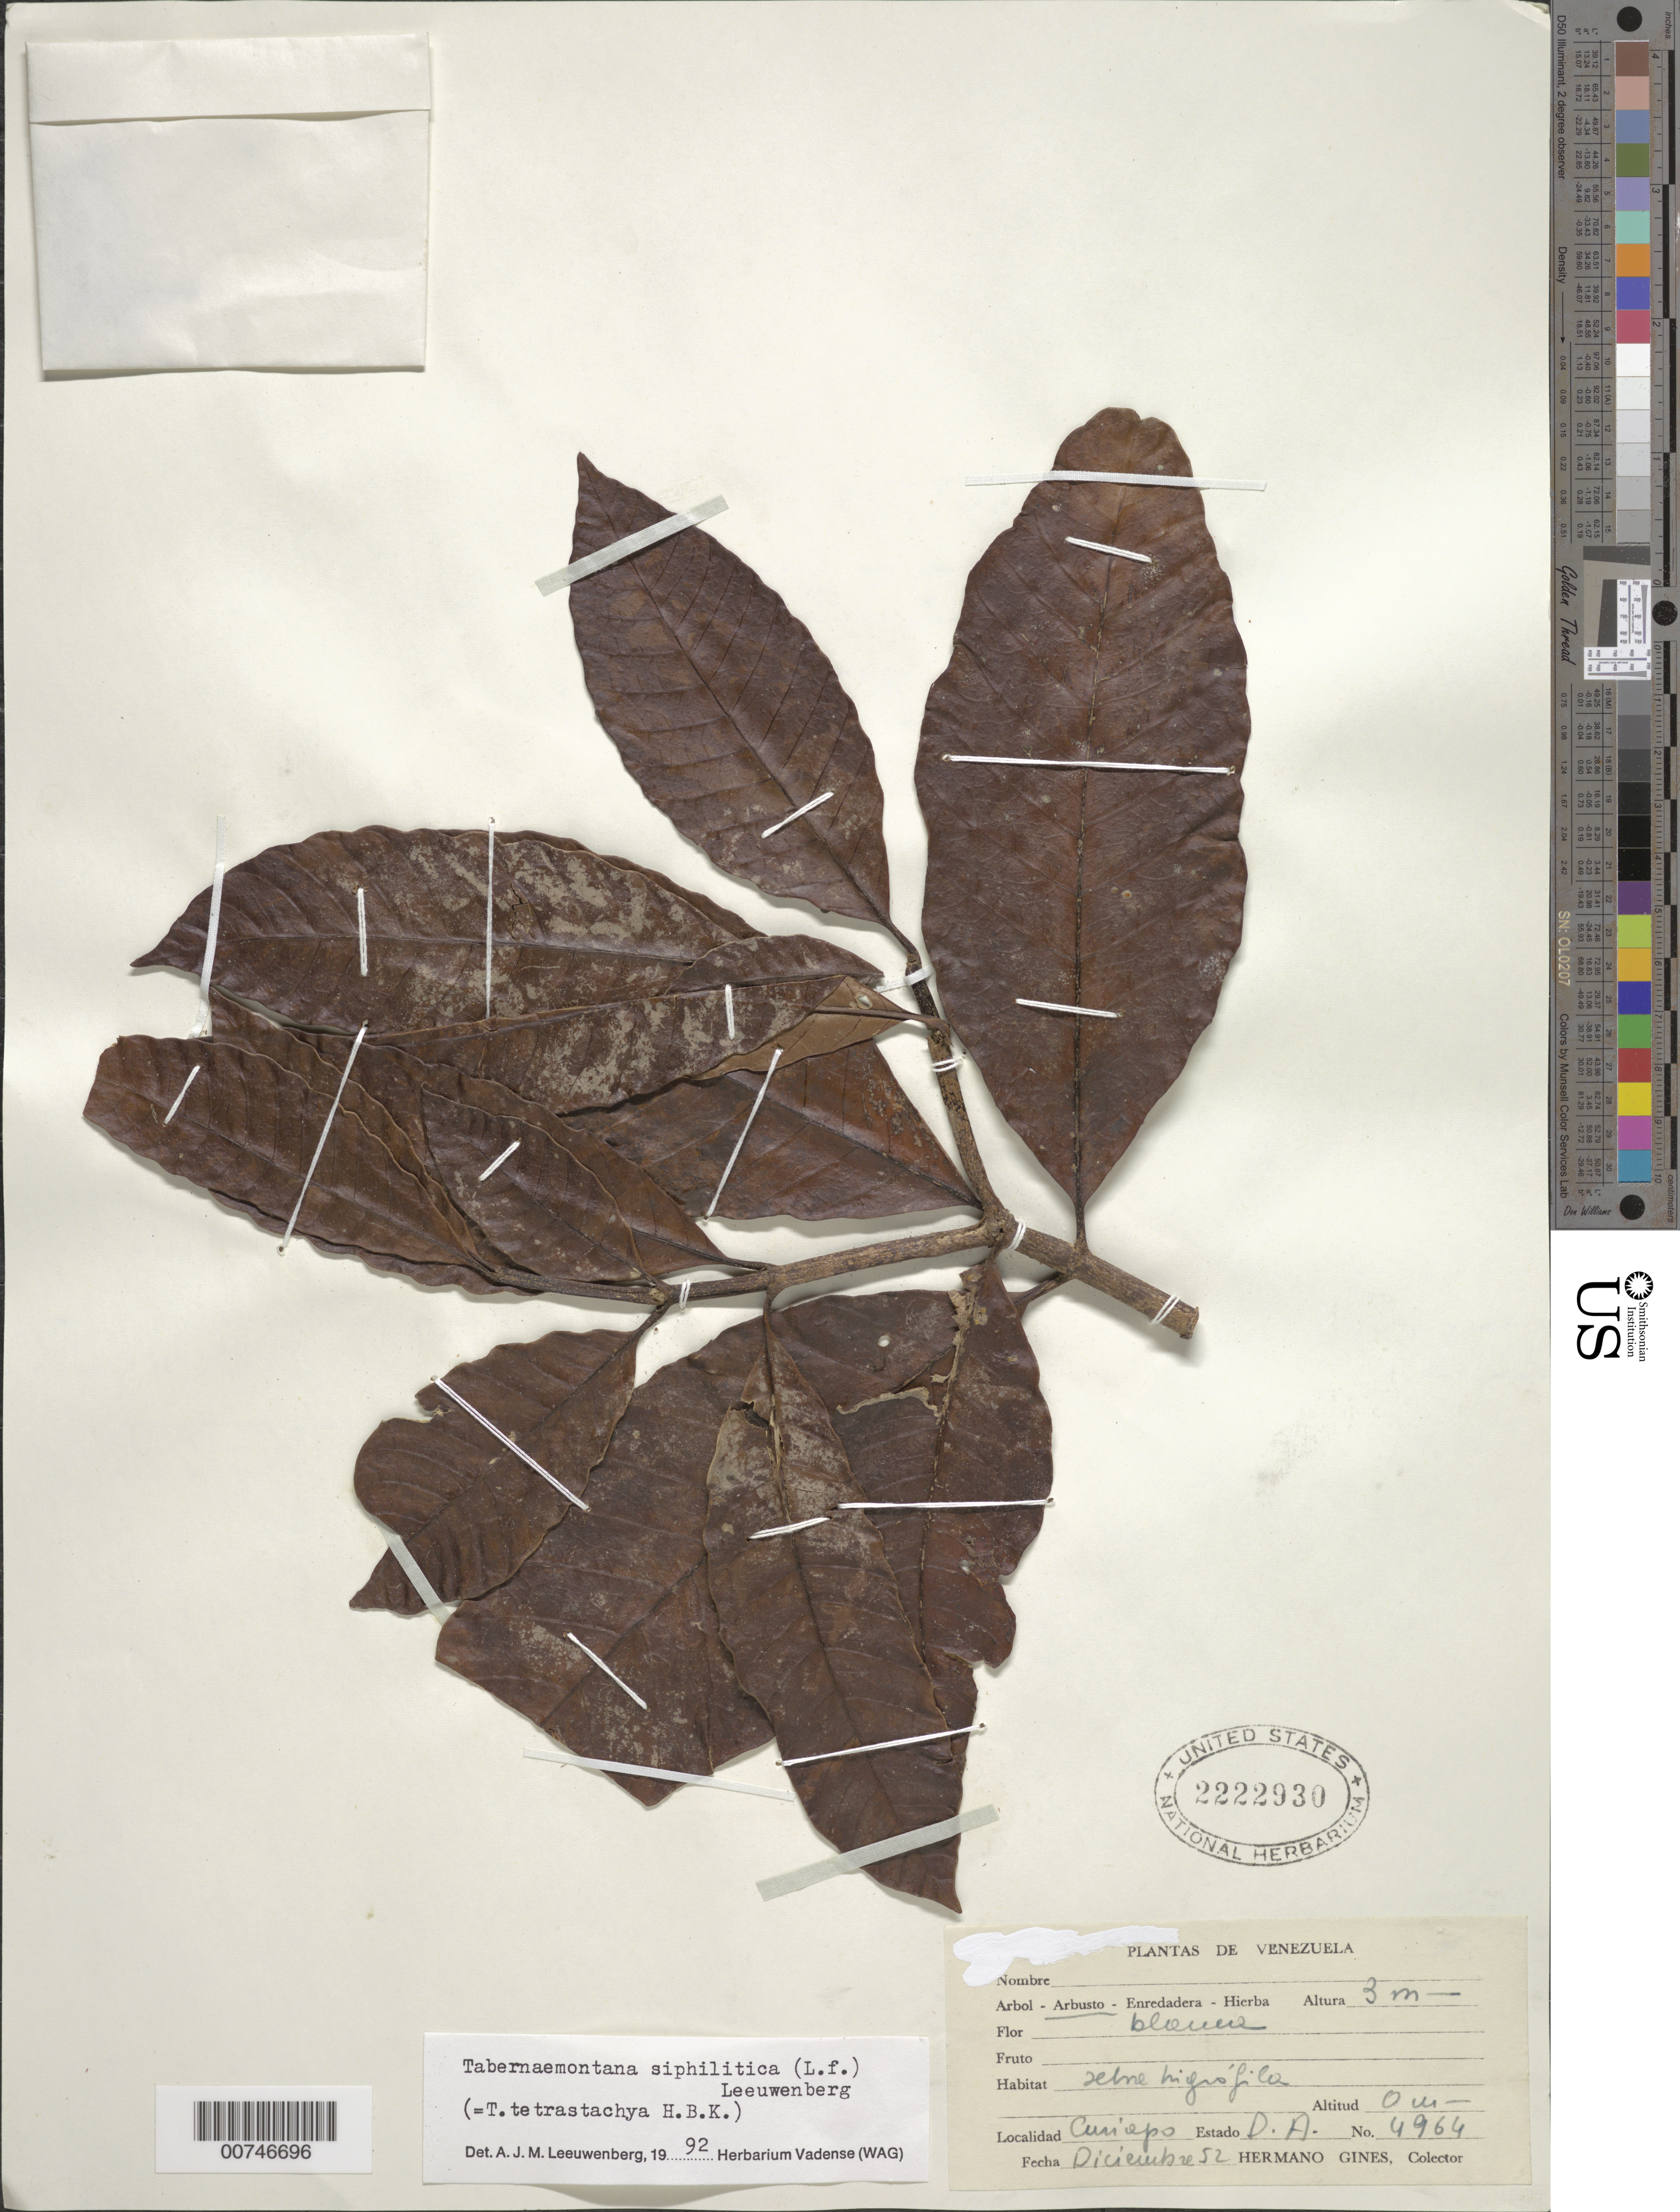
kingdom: Plantae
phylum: Tracheophyta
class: Magnoliopsida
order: Gentianales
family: Apocynaceae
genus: Tabernaemontana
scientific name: Tabernaemontana siphilitica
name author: (L. f.) Leeuwenb.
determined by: Leeuwenberg, A. J. M.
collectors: H. Gines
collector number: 4964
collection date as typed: Dec-52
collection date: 1952-12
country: Venezuela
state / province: Delta Amacuro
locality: Curiapo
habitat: Higrifila forest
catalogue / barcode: US 2222930